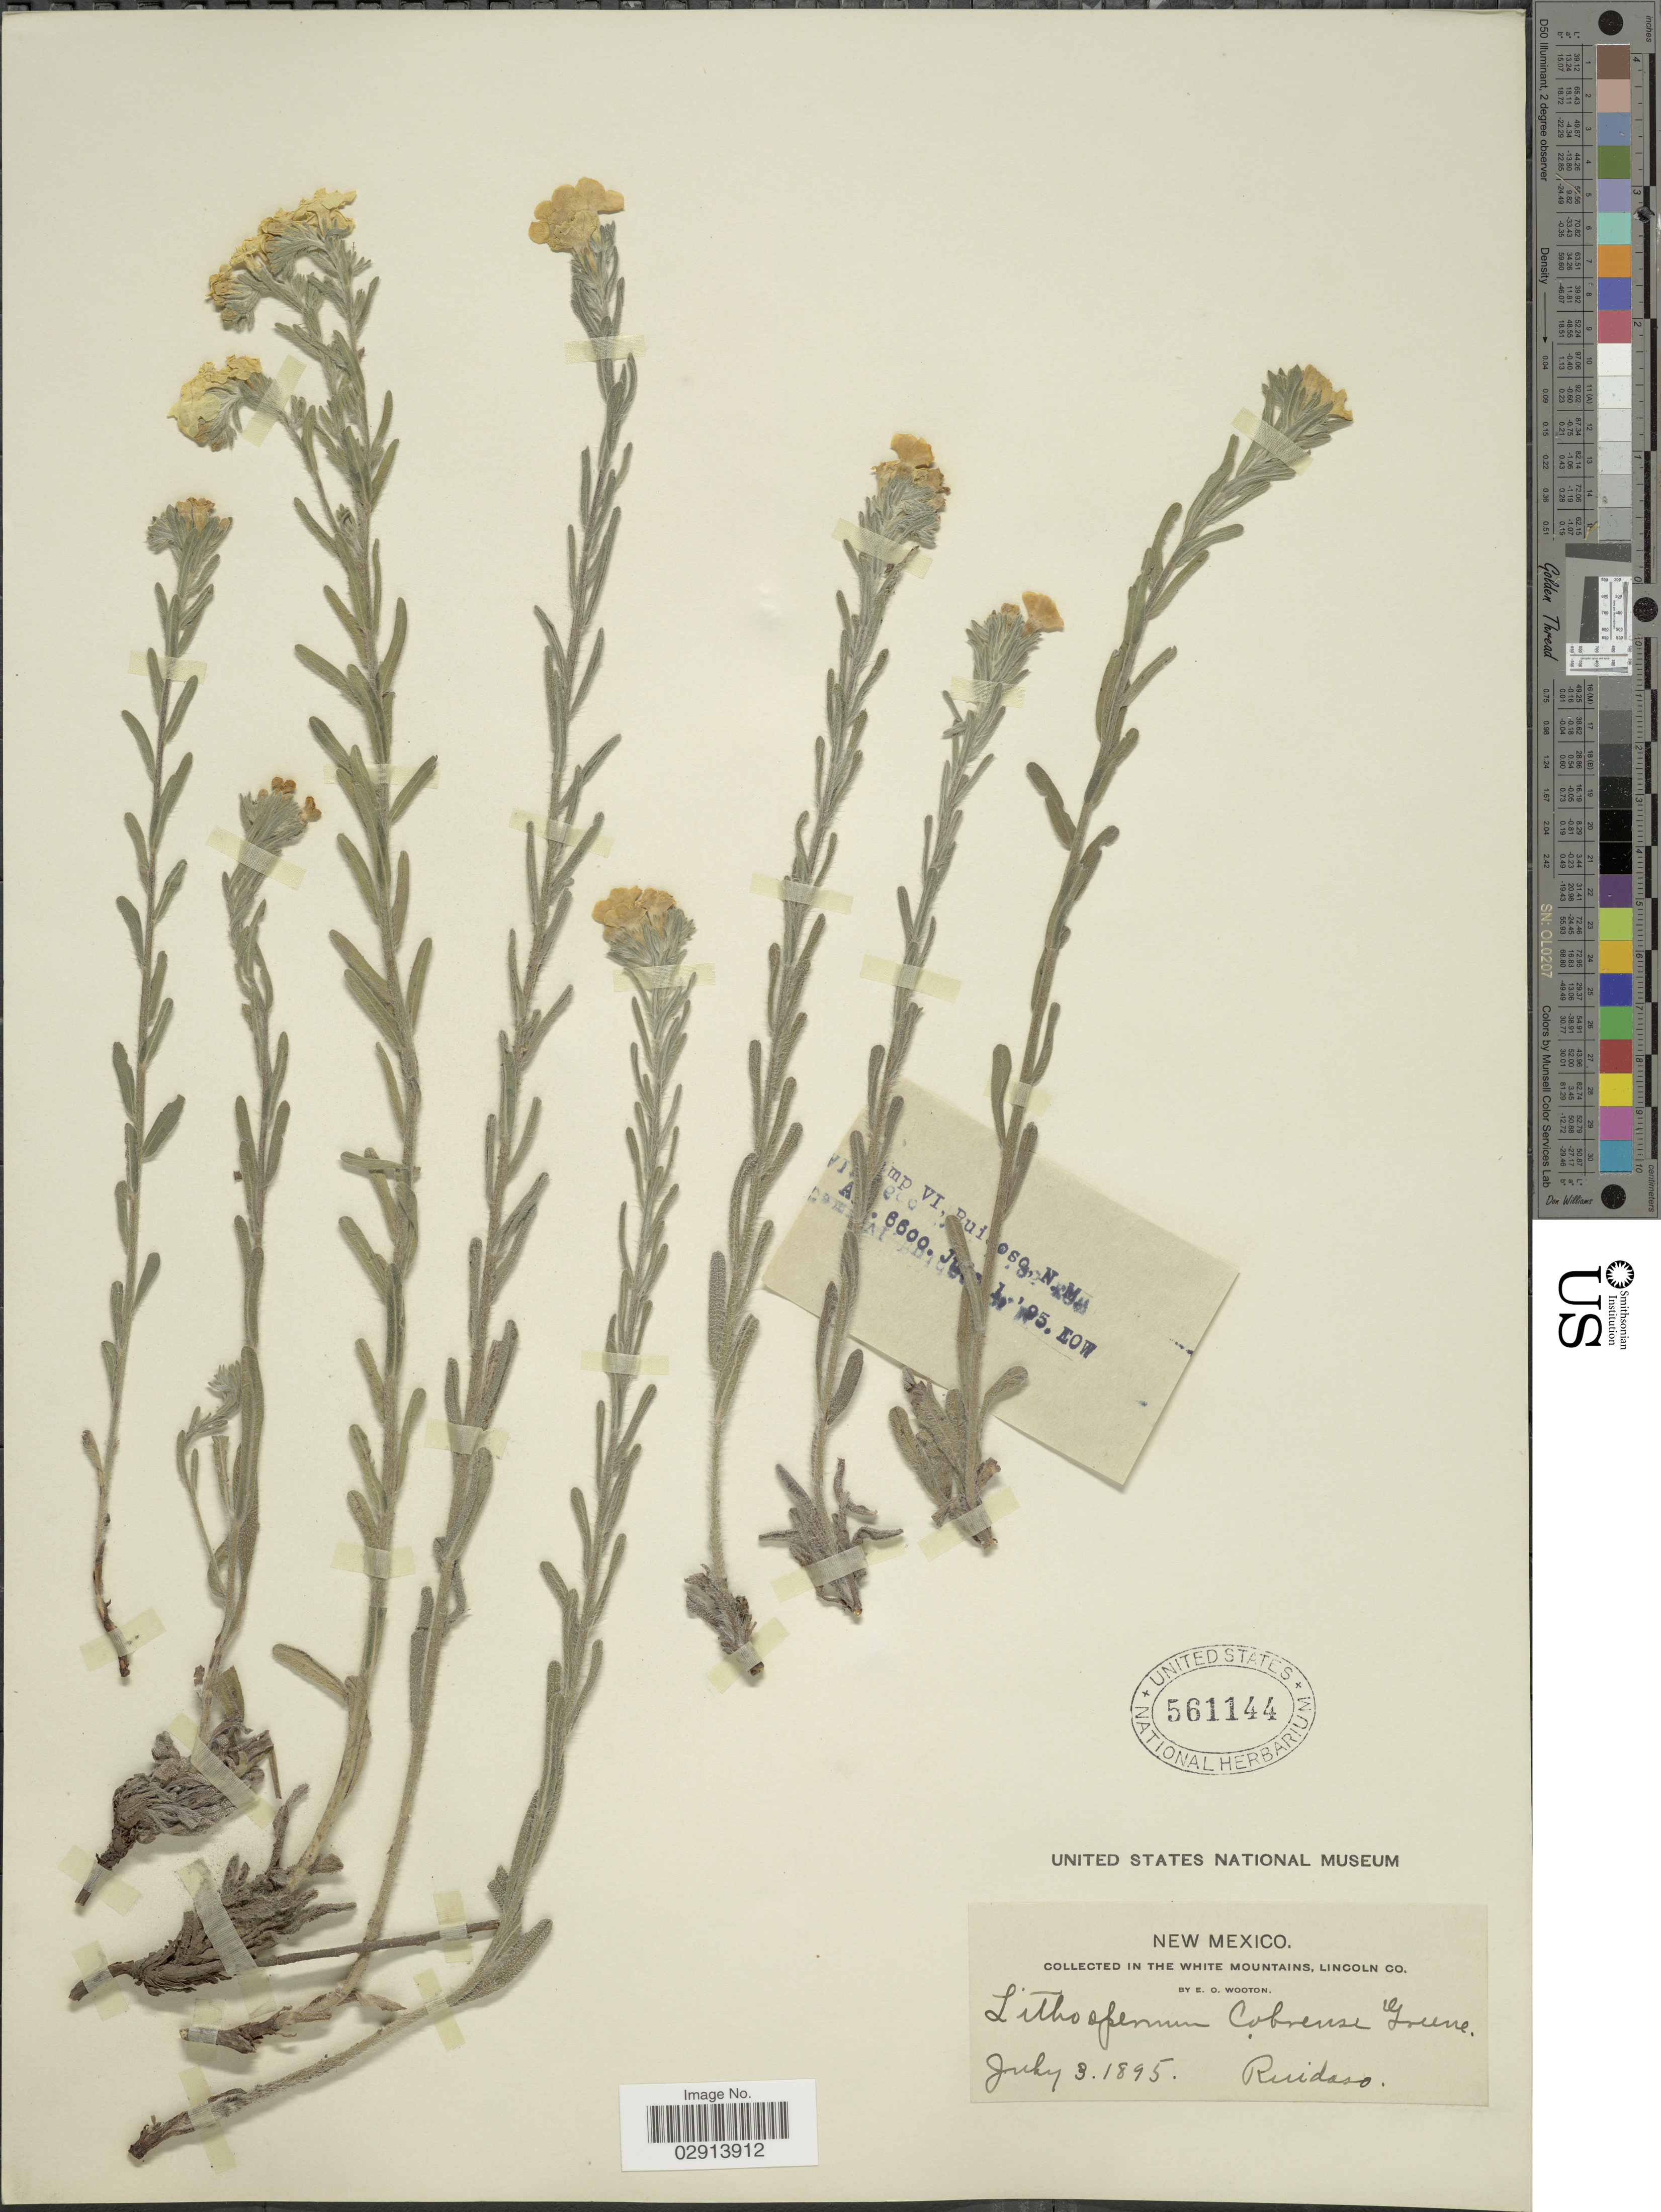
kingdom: Plantae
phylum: Tracheophyta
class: Magnoliopsida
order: Boraginales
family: Boraginaceae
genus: Lithospermum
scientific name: Lithospermum cobrense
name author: Greene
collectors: E. O. Wooton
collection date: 1895-07-03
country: United States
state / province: New Mexico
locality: White Mountains, Lincoln Co. Ruidaso.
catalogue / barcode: US 561144